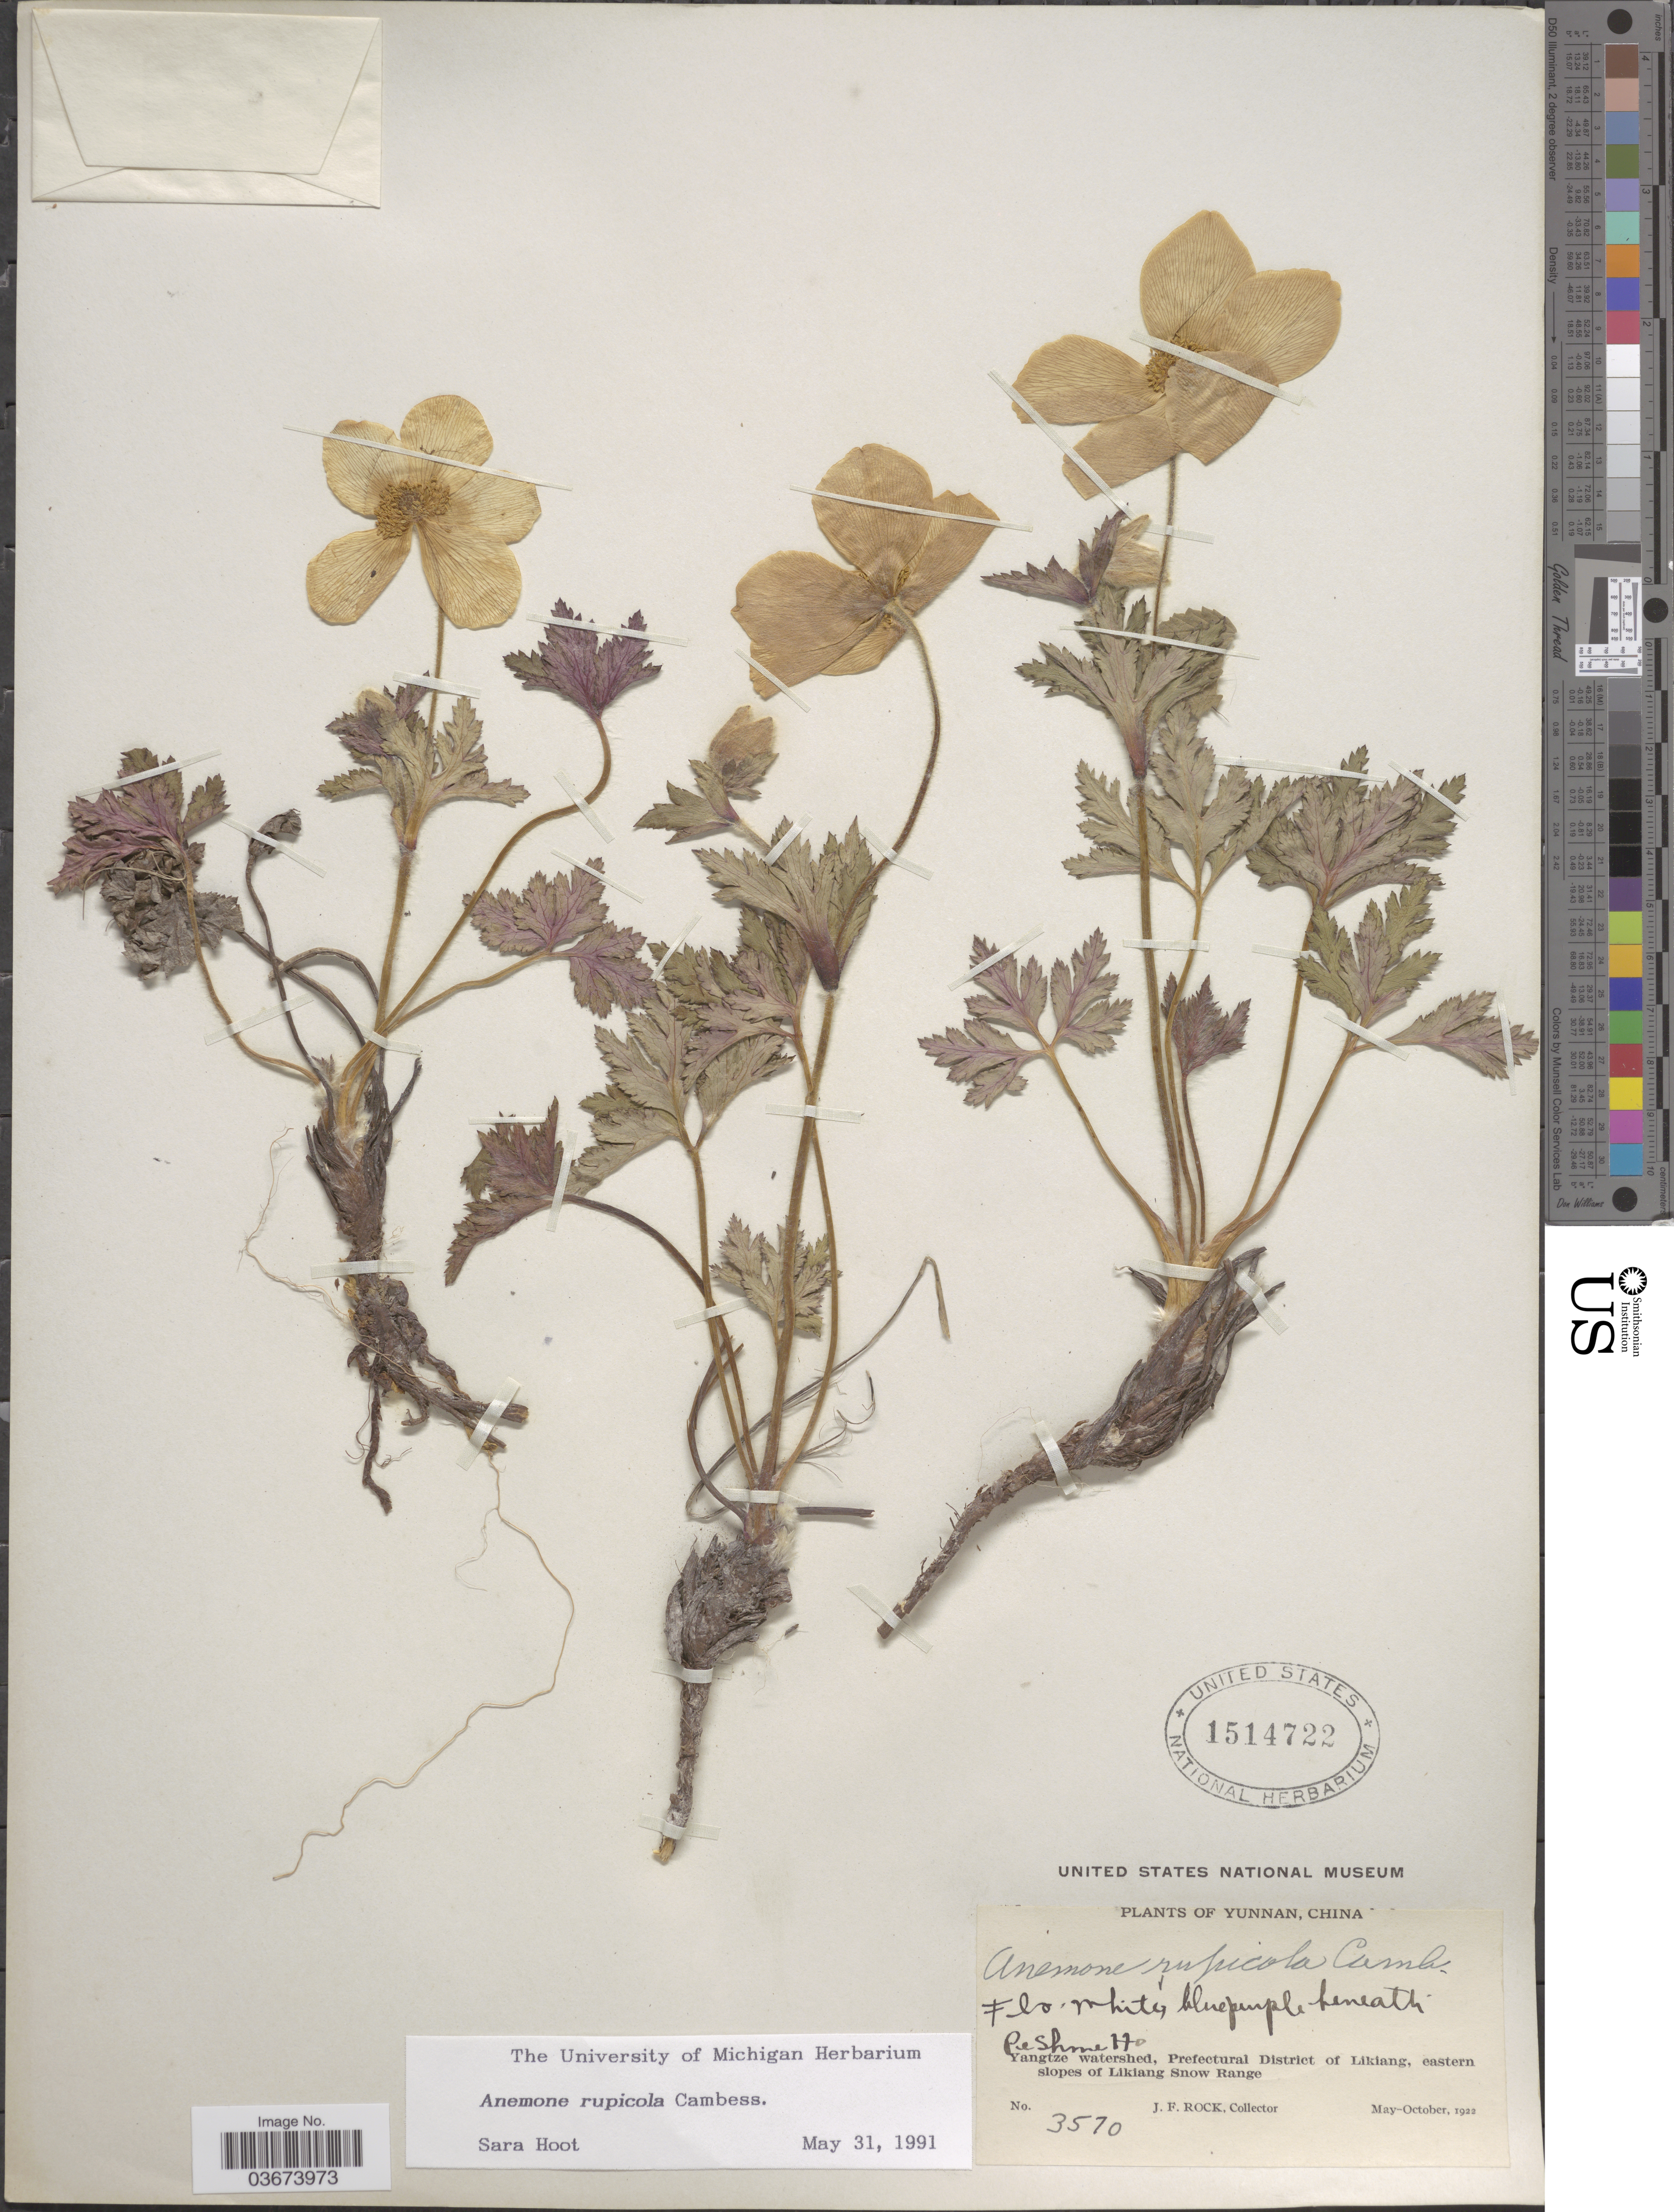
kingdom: Plantae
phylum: Tracheophyta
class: Magnoliopsida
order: Ranunculales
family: Ranunculaceae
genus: Anemone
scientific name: Anemone rupicola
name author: Cambess.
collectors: J. Rock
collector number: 3570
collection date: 1922-05/1922-10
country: China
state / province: Yunnan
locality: Peshive Ho. Yangtze watershed, Prefectural District of Likiang, eastern slopes of Likiang Snow Range.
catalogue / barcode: US 1514722